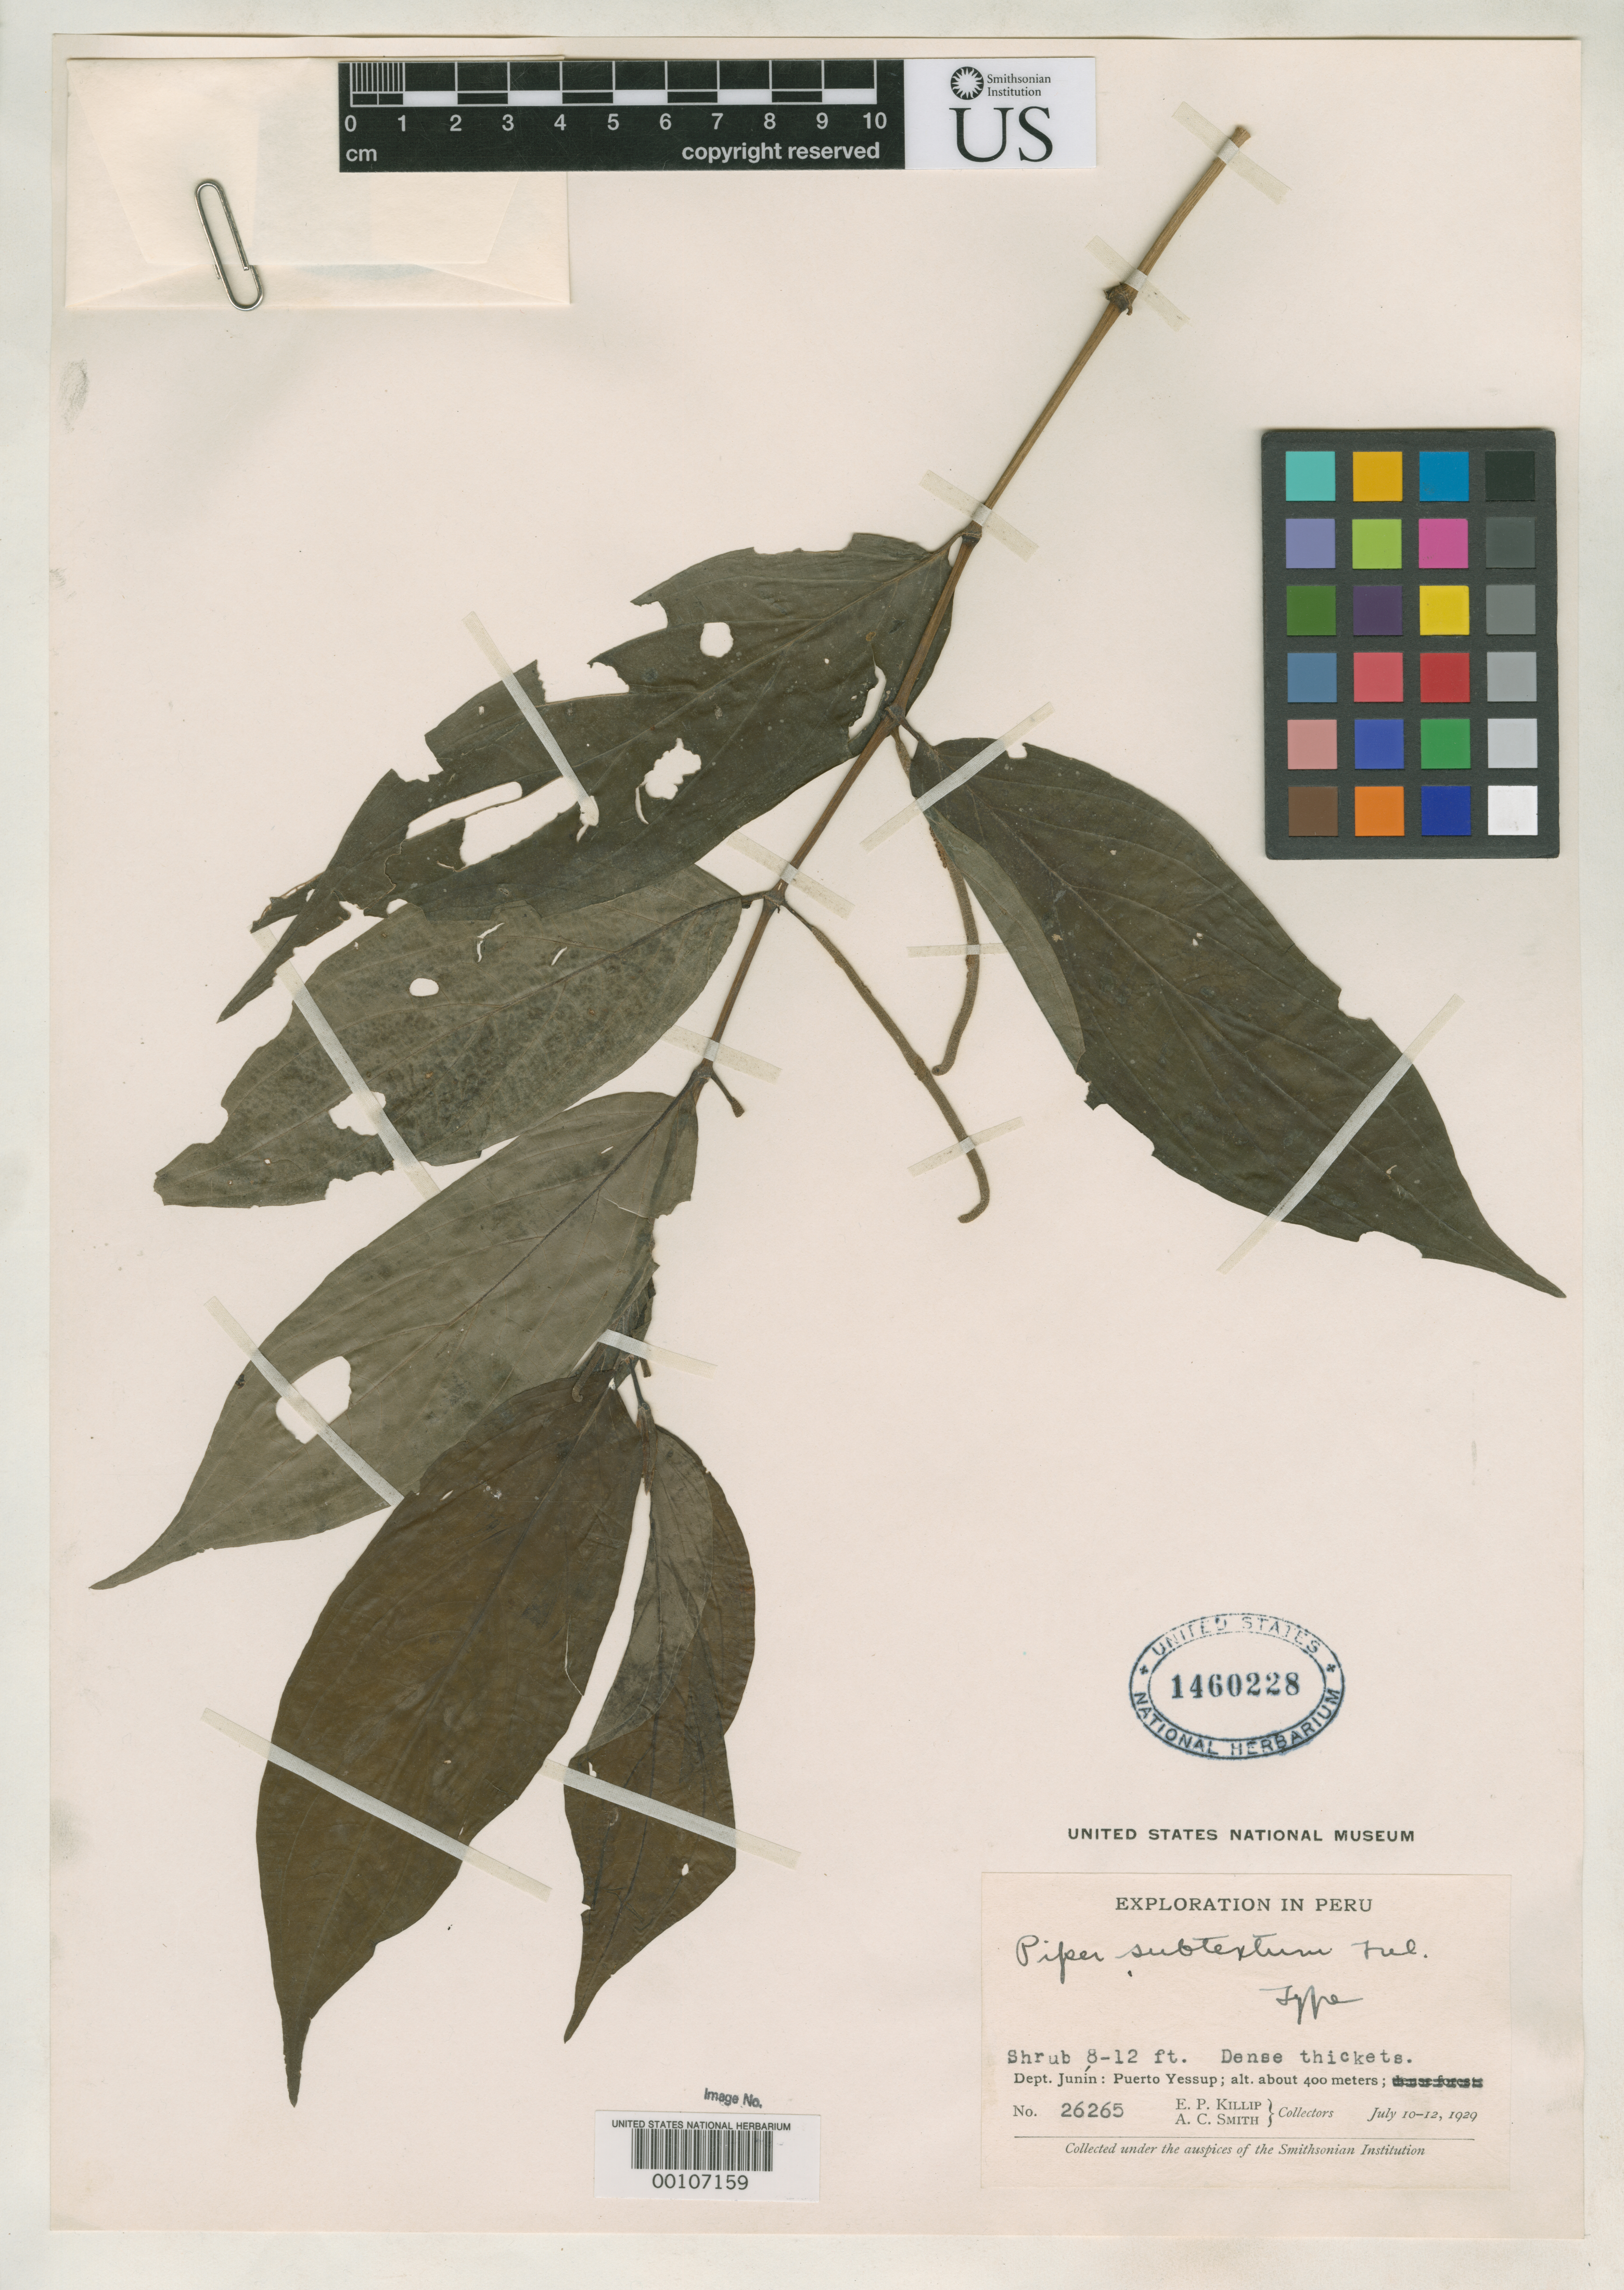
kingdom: Plantae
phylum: Tracheophyta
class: Magnoliopsida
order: Piperales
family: Piperaceae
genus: Piper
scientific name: Piper subtextum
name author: Trel. in J.F. Macbr.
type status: Holotype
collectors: E. P. Killip & A. C. Smith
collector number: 26265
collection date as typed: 10 Jul 1929 to 12 Jul 1929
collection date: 1929-07-10/1929-07-12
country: Peru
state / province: Junín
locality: Puerto Yessup.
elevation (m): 400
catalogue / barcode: US 1460228